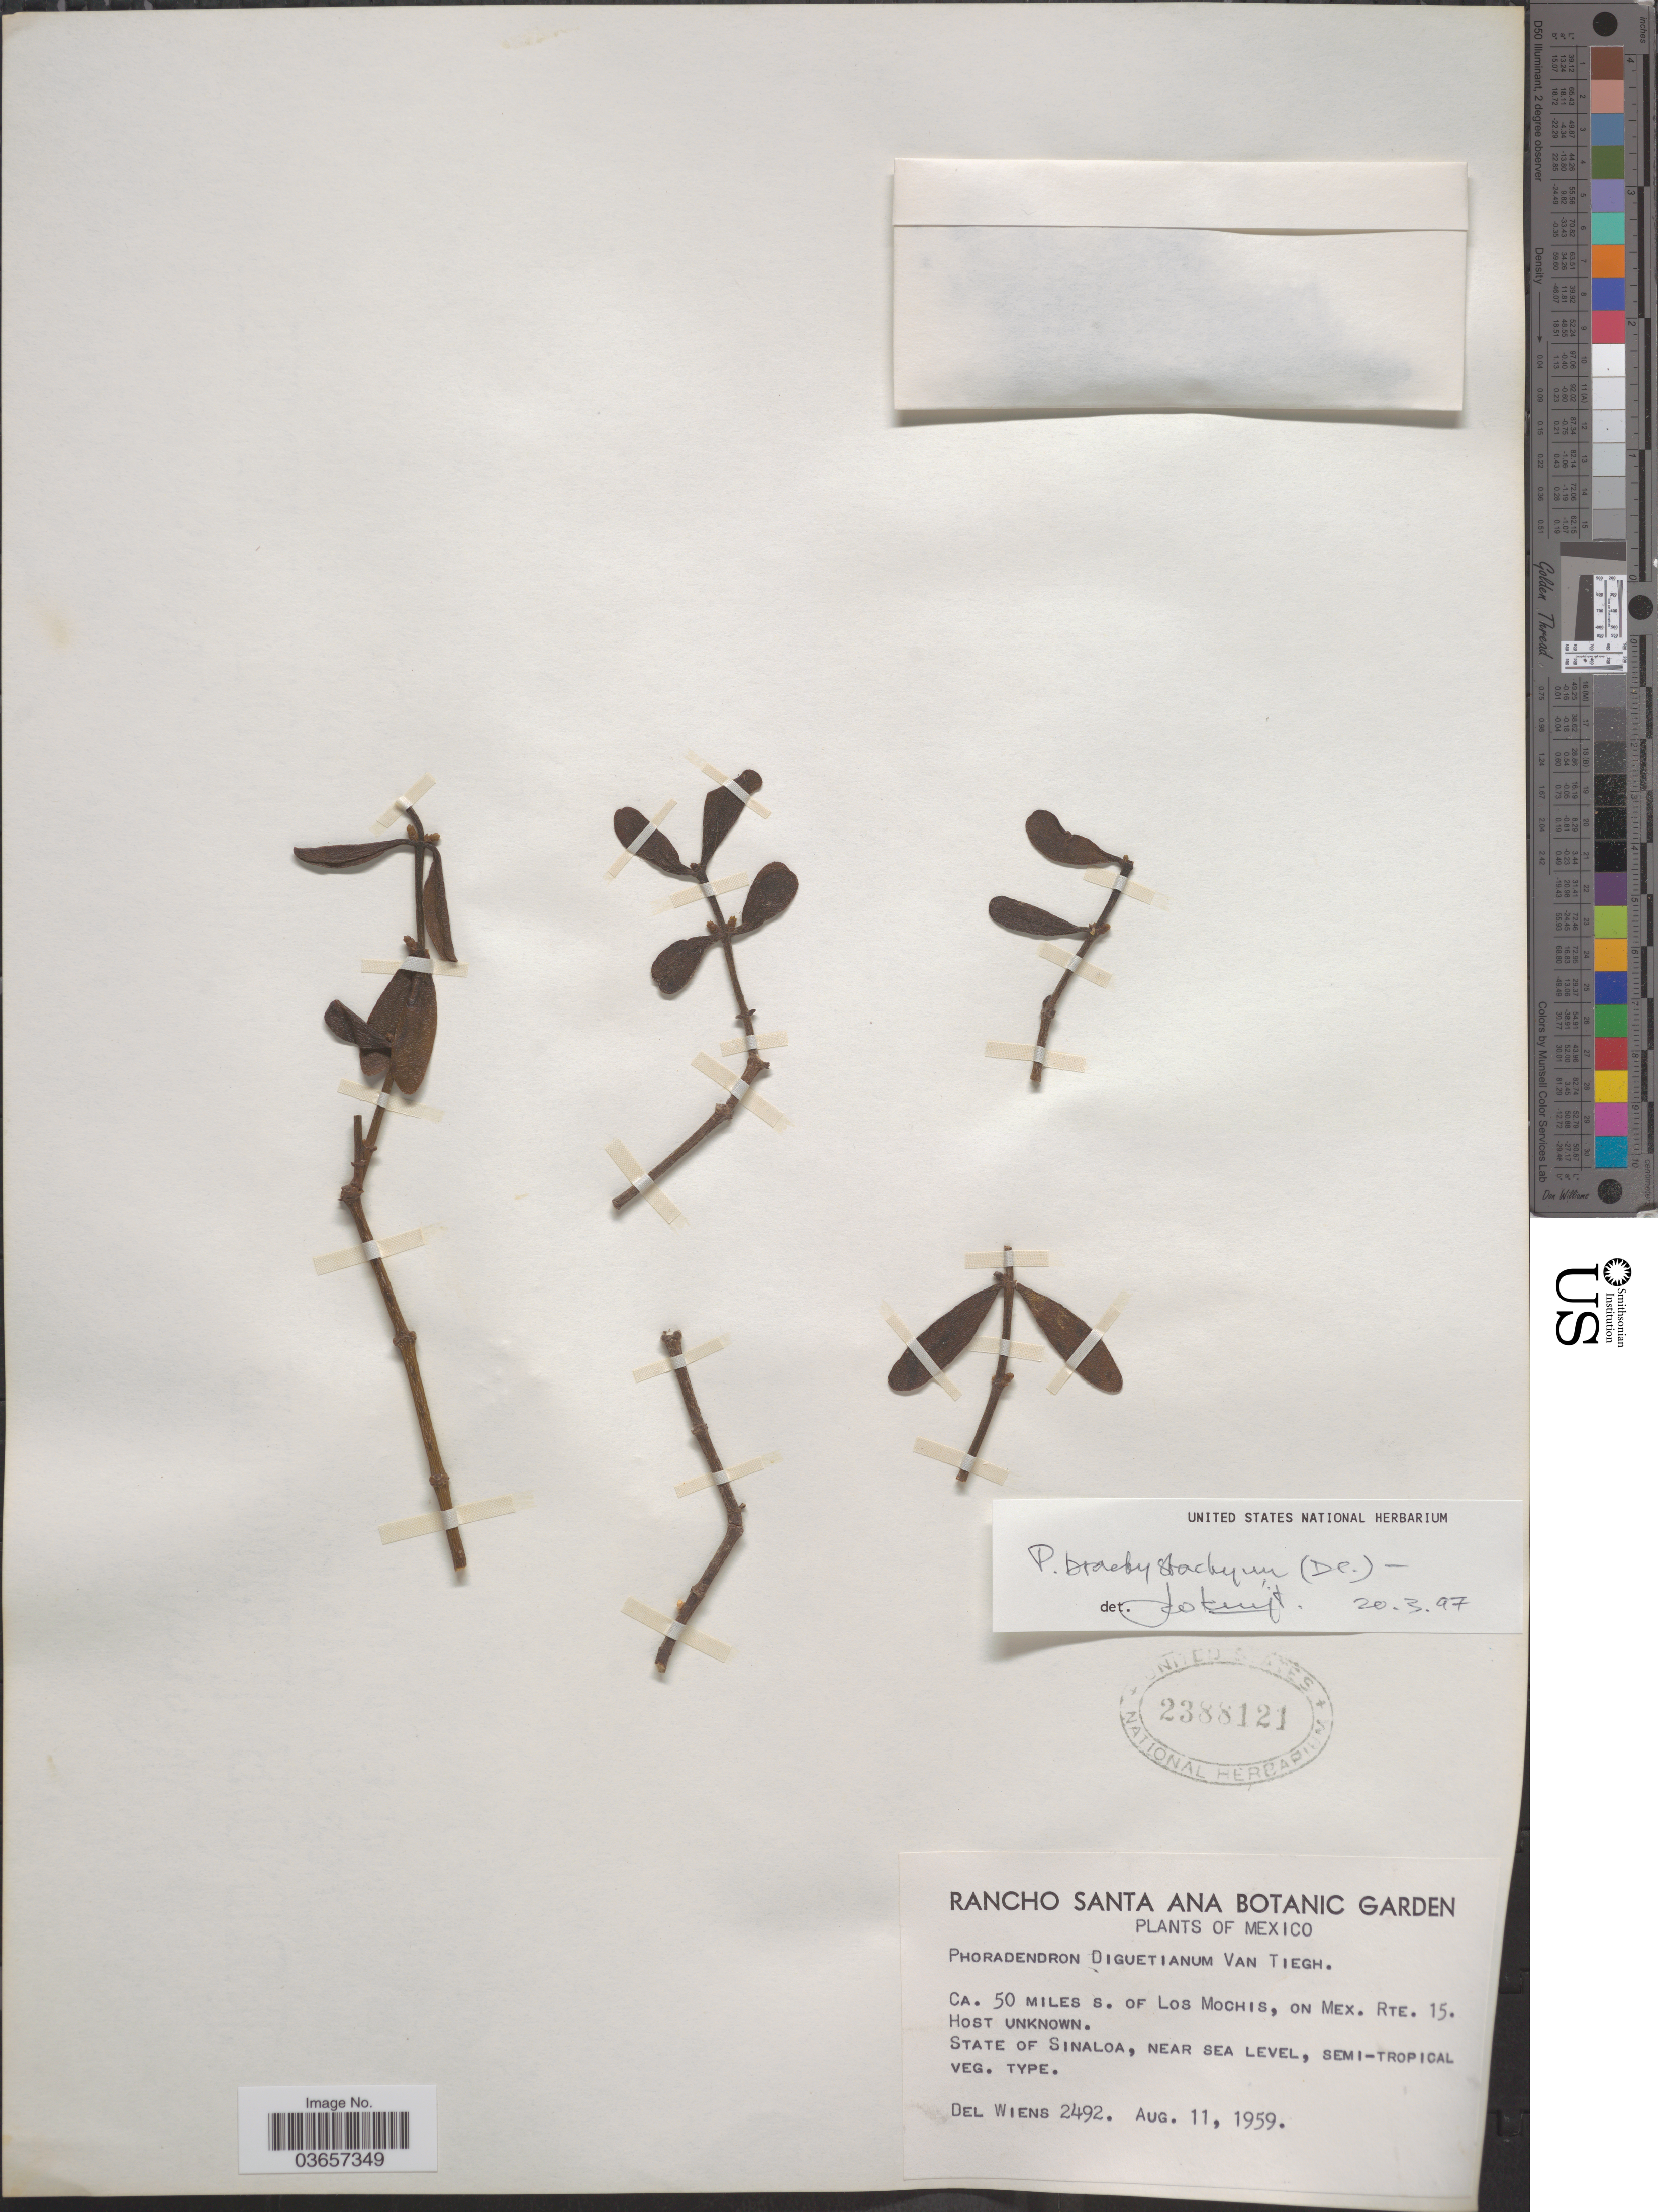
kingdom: Plantae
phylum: Tracheophyta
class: Magnoliopsida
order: Santalales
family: Viscaceae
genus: Phoradendron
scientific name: Phoradendron brachystachyum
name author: (DC.) Oliv.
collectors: D. Wiens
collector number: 2492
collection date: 1959-08-11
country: Mexico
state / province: Sinaloa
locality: Ca. 50 miles s. of Los Mochis, on Mex. Rte. 15.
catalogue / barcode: US 2388121